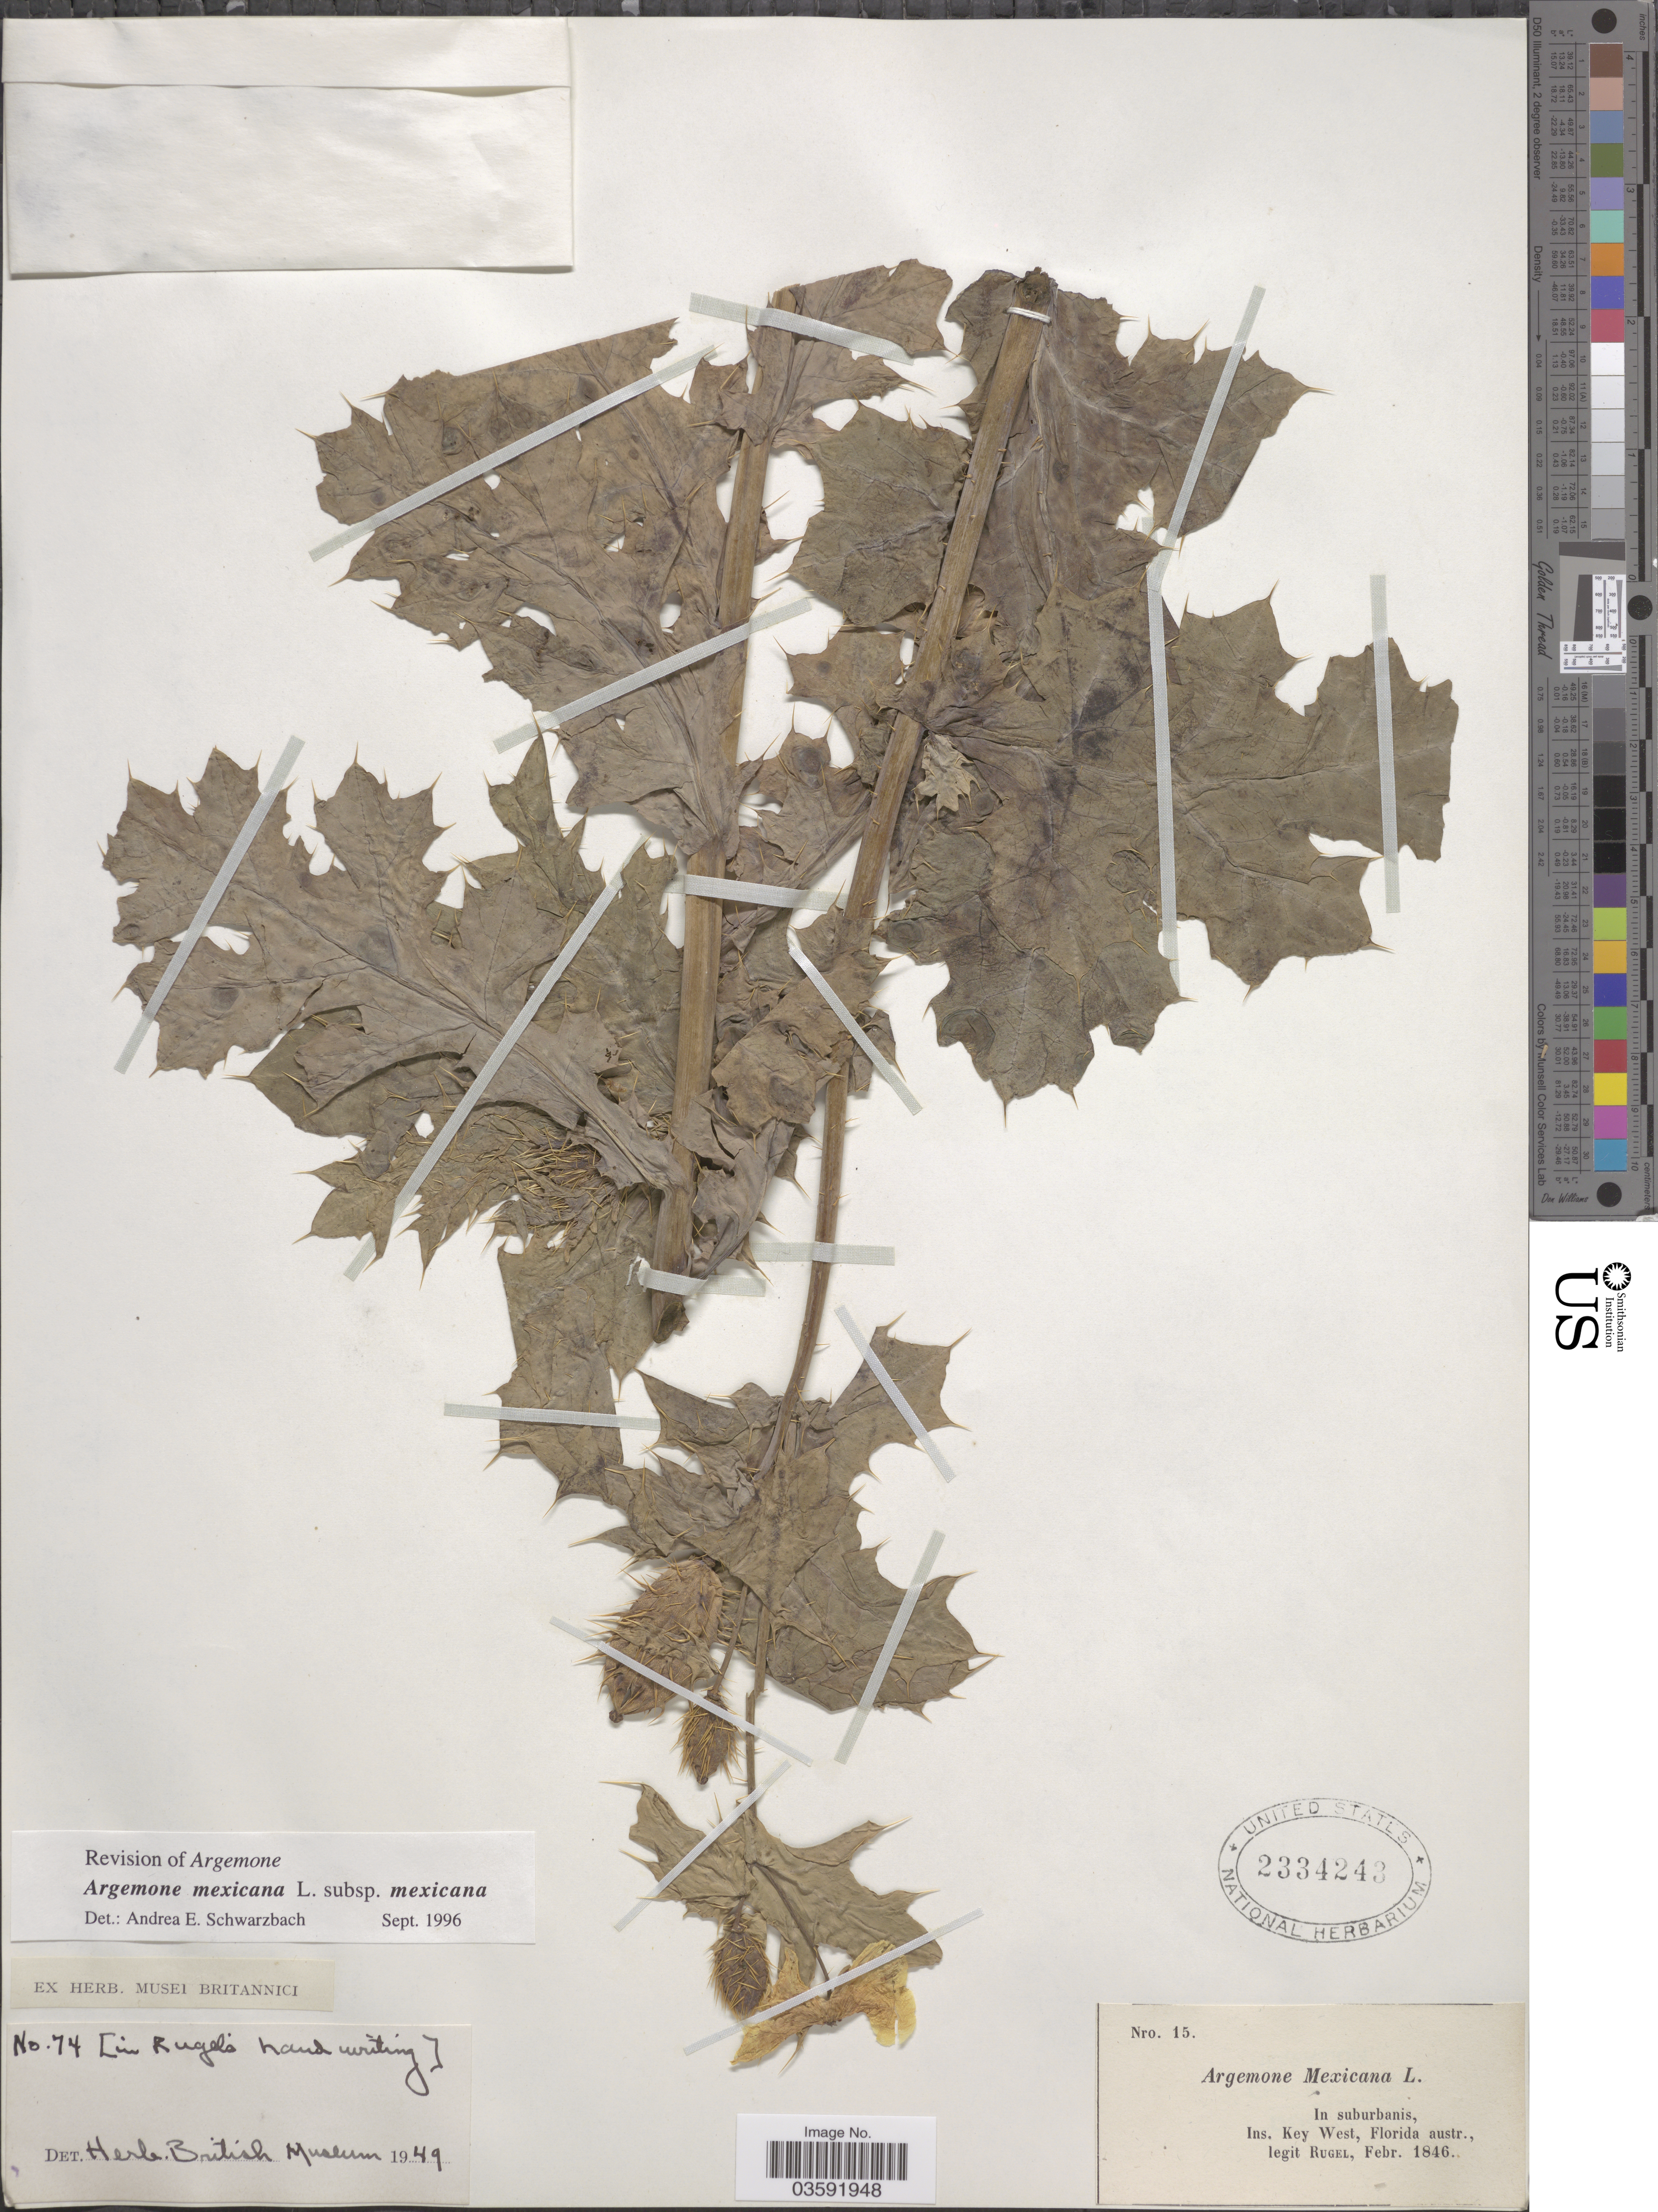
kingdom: Plantae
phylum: Tracheophyta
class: Magnoliopsida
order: Ranunculales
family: Papaveraceae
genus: Argemone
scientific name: Argemone mexicana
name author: L.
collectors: Rugel, --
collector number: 74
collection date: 1846-02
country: United States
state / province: Florida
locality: Ins. Key West, Florida austr.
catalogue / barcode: US 2334243